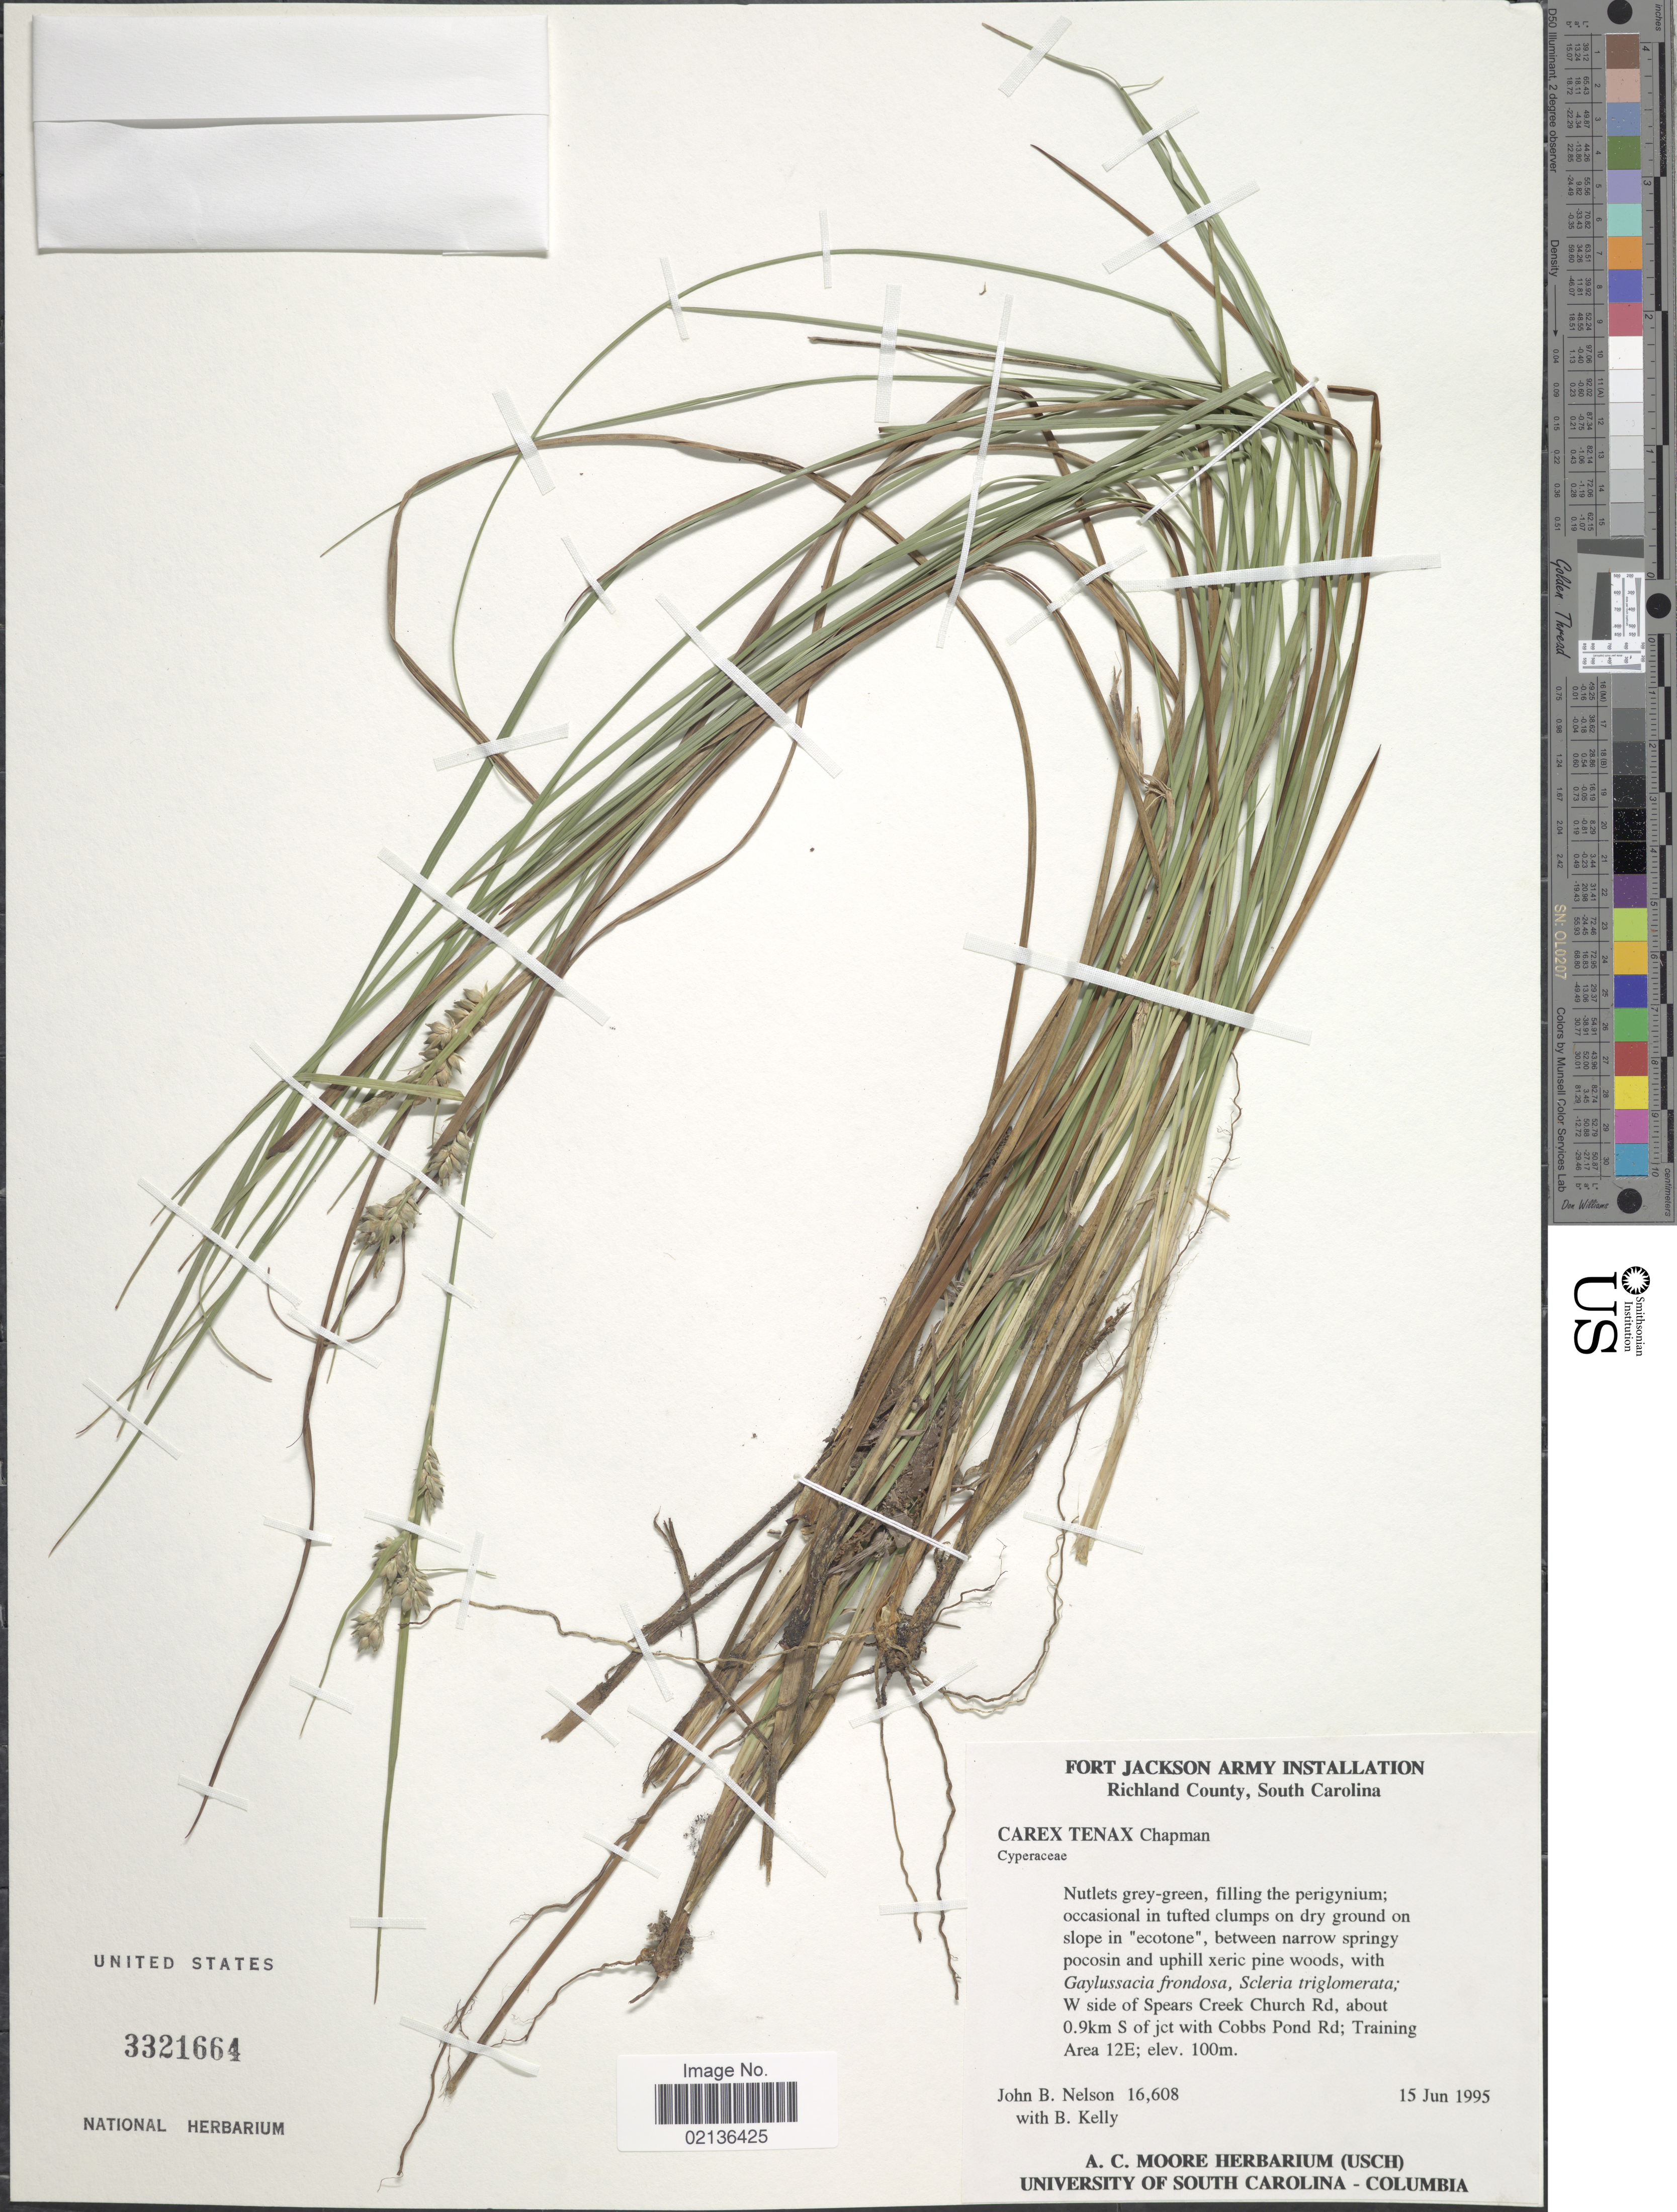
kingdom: Plantae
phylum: Tracheophyta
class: Liliopsida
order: Poales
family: Cyperaceae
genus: Carex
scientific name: Carex tenax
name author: Chapm. ex Dewey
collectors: J. B. Nelson & B. Kelly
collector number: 16608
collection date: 1995-06-15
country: United States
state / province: South Carolina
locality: Richland County, South Carolina, W side of Spears Creek Church Rd, about 0.9 km S of jct Cobbs Pond Rd, Training Area 12E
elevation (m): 100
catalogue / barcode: US 3321664